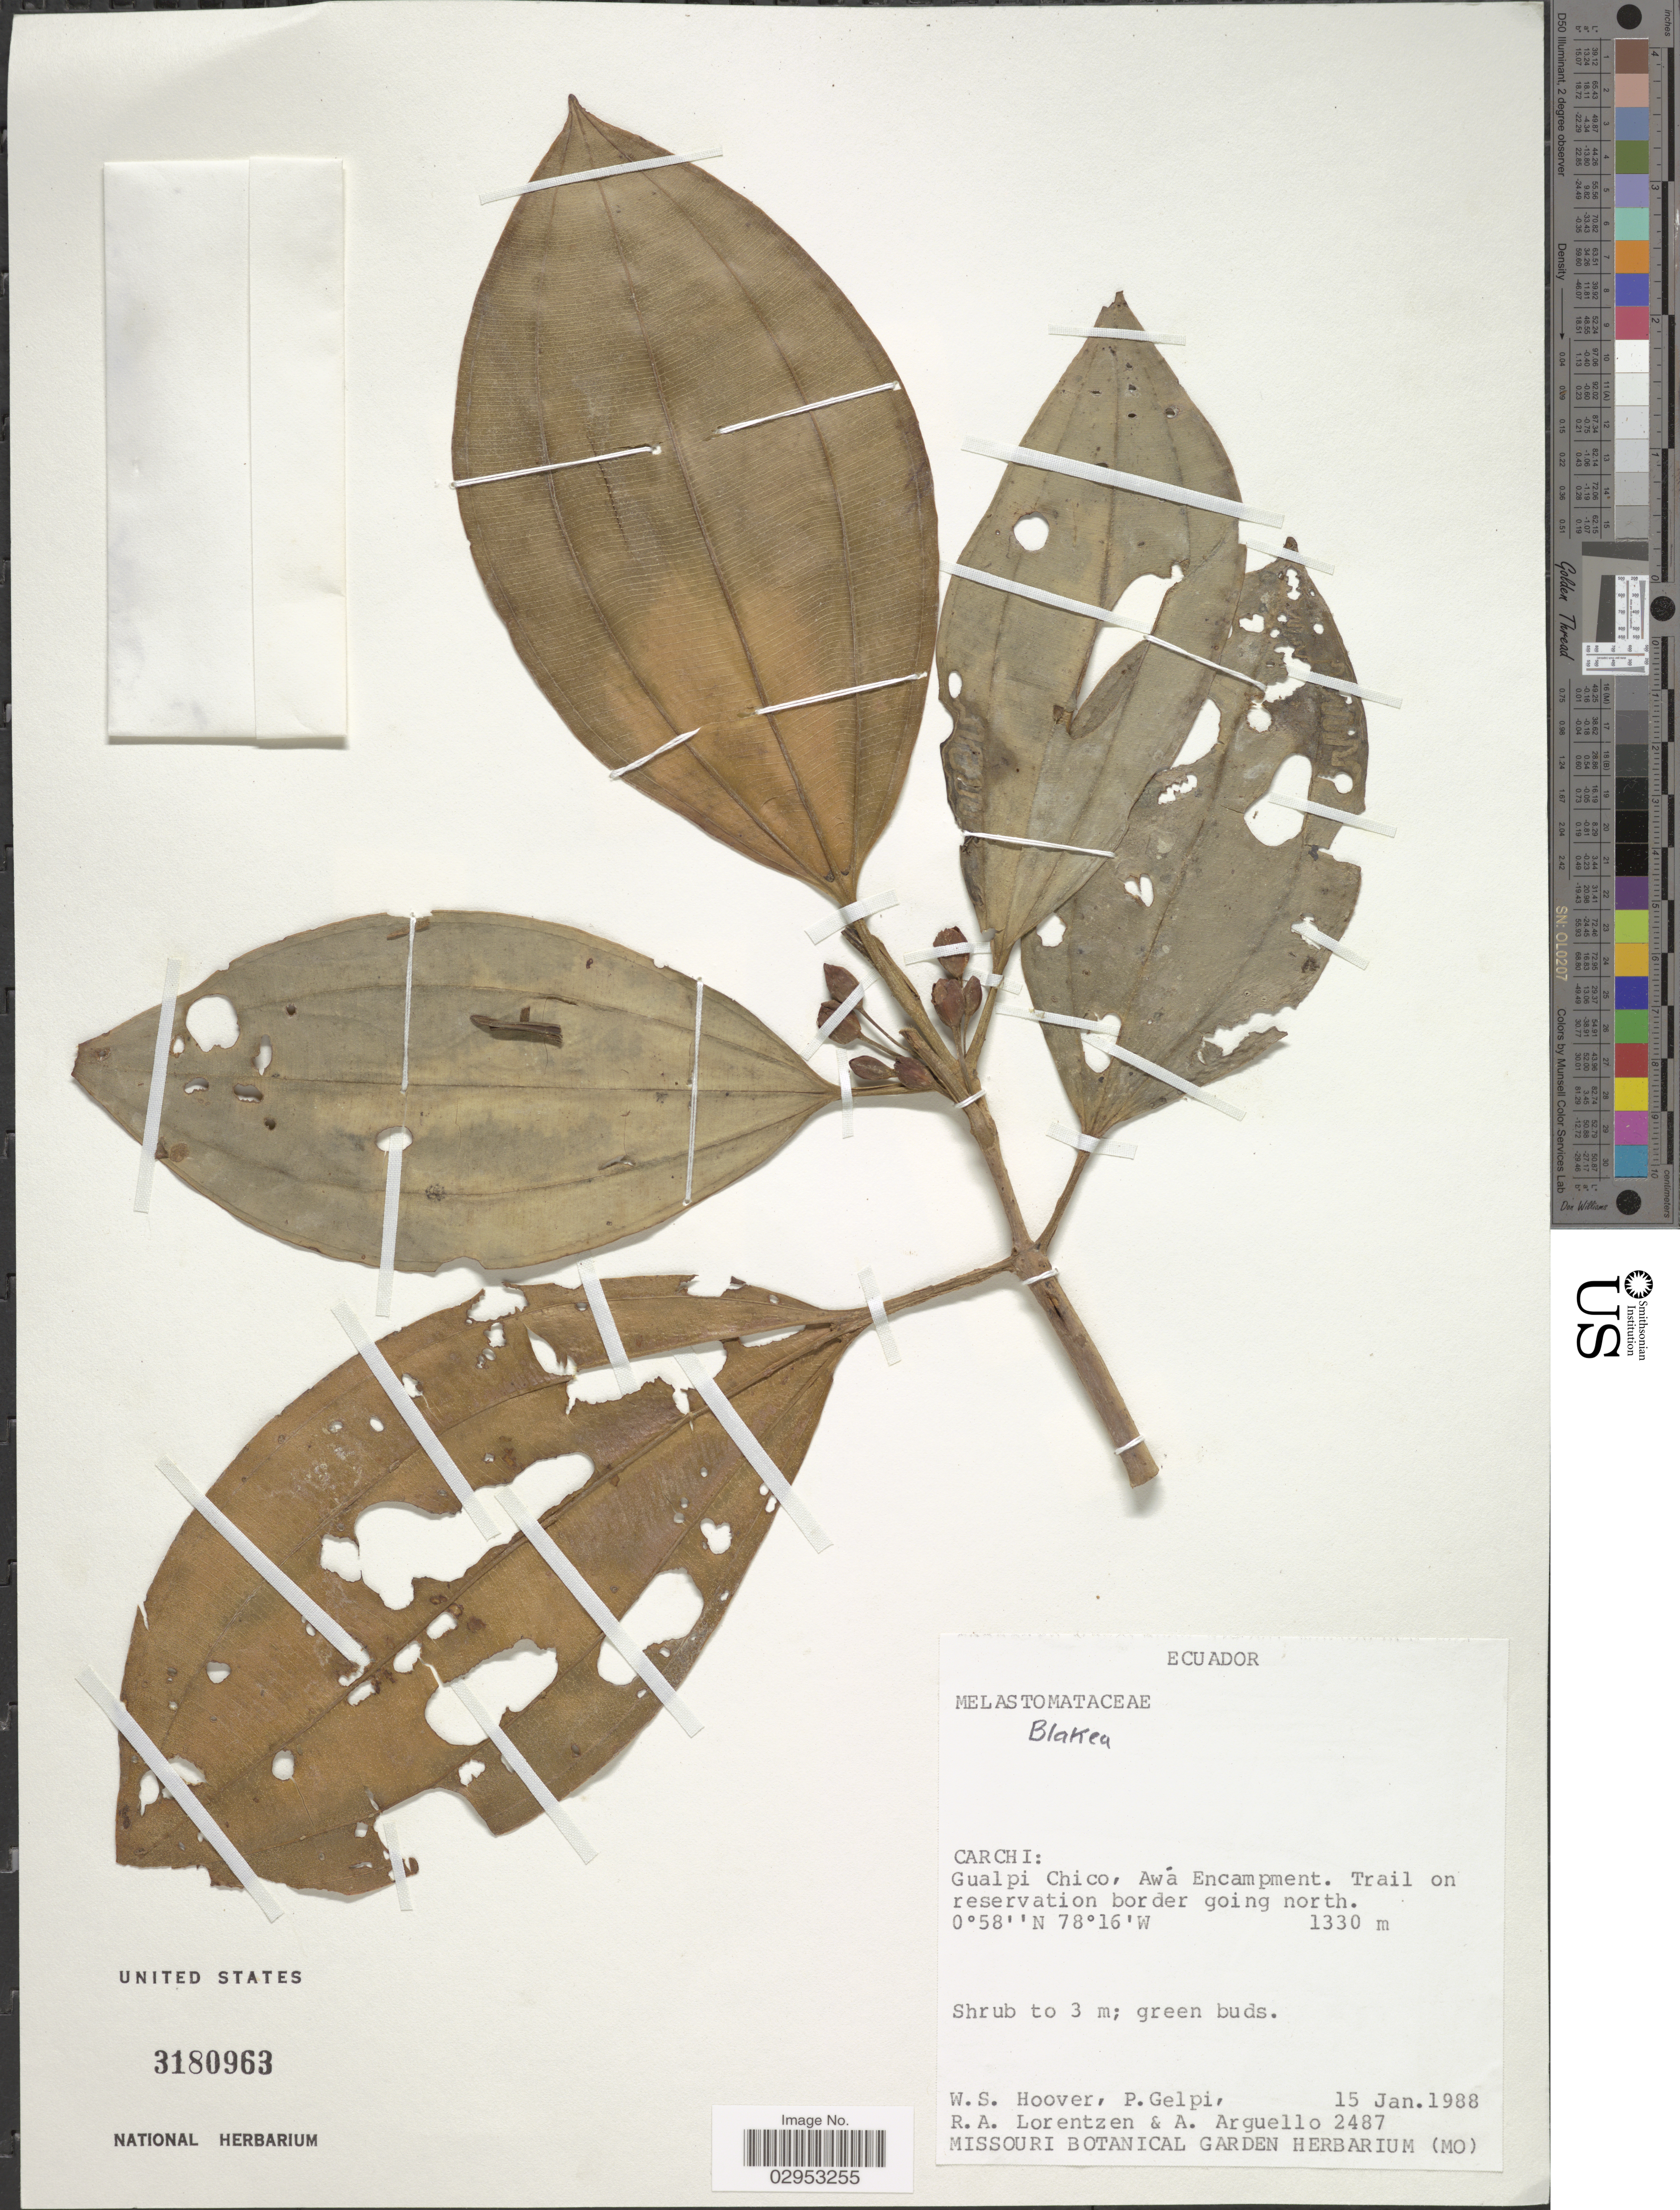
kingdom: Plantae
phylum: Tracheophyta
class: Magnoliopsida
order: Myrtales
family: Melastomataceae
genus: Blakea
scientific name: Blakea punctulata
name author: (Triana) Wurdack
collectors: W. S. Hoover, P. Gelpi, R. Lorentzen & A. Arguello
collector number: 2487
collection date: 1988-01-15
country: Ecuador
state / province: Carchi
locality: Gualpi Chico, Awá Encampment. Trail on reservation border going north.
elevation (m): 1330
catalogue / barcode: US 3180963